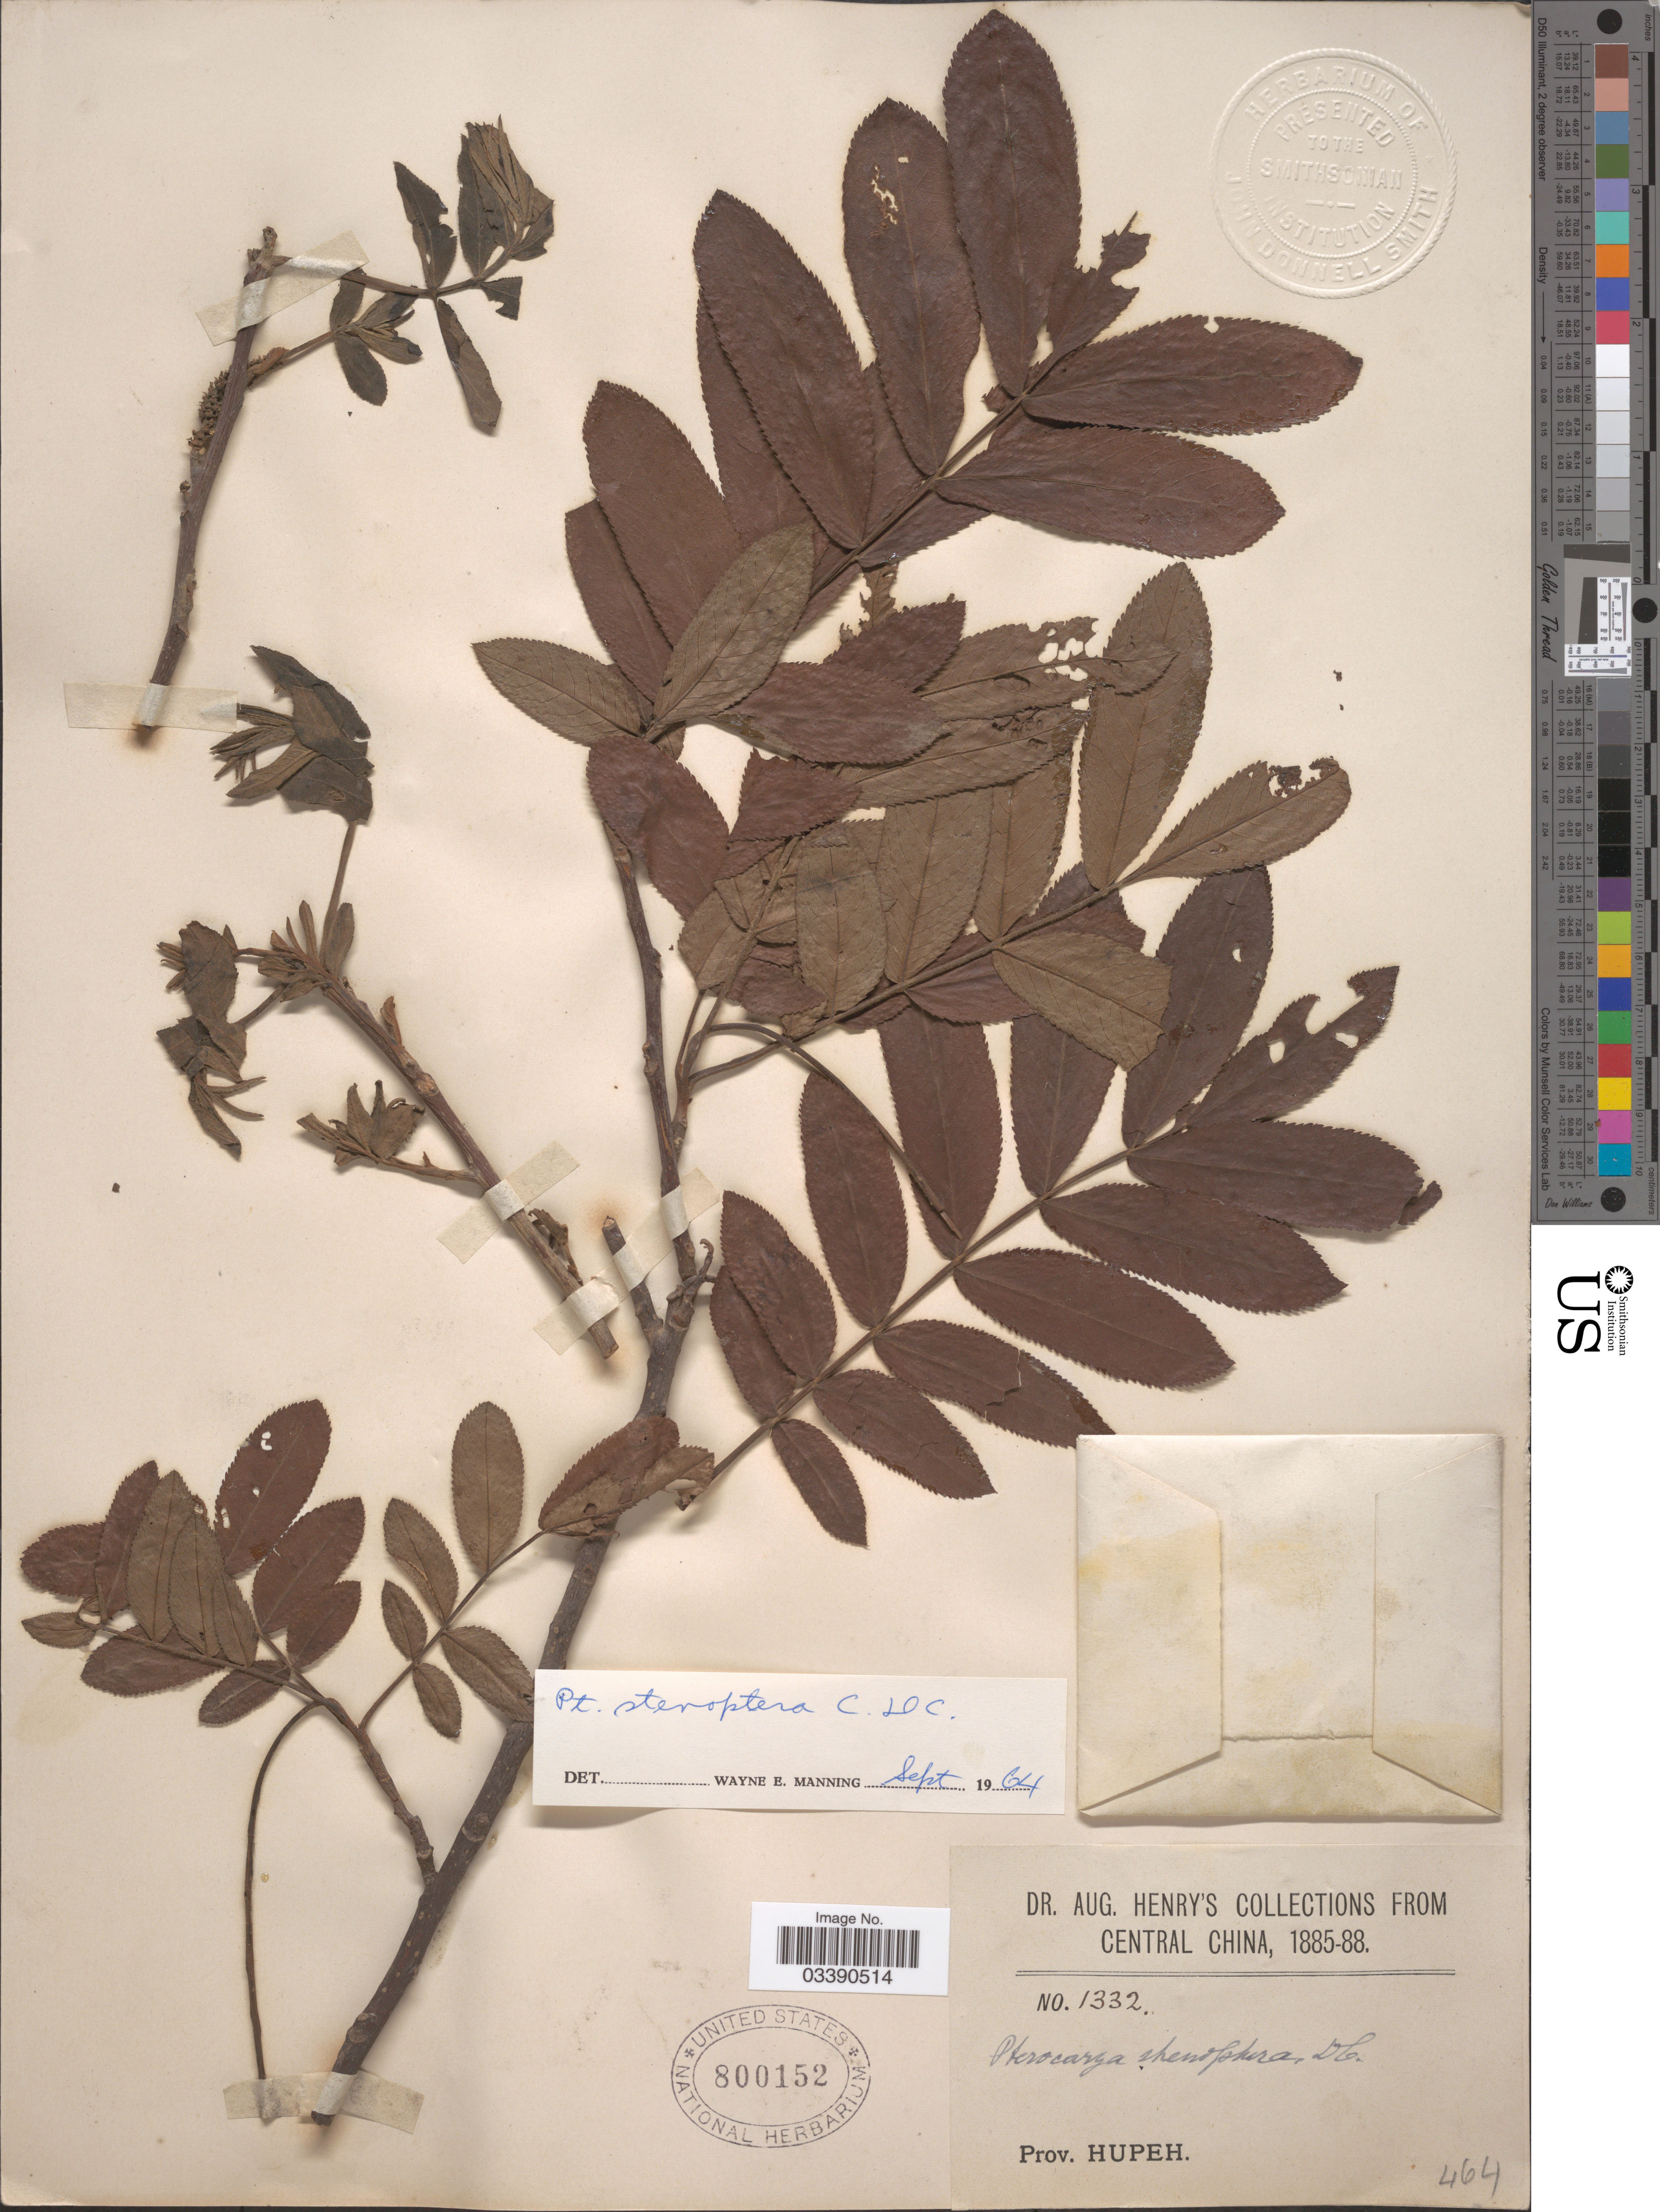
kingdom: Plantae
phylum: Tracheophyta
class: Magnoliopsida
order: Fagales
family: Juglandaceae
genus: Pterocarya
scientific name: Pterocarya stenoptera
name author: C. DC.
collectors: A. Henry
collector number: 1332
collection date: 1885/1888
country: China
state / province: Hubei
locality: Prov. Hupeh.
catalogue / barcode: US 800152